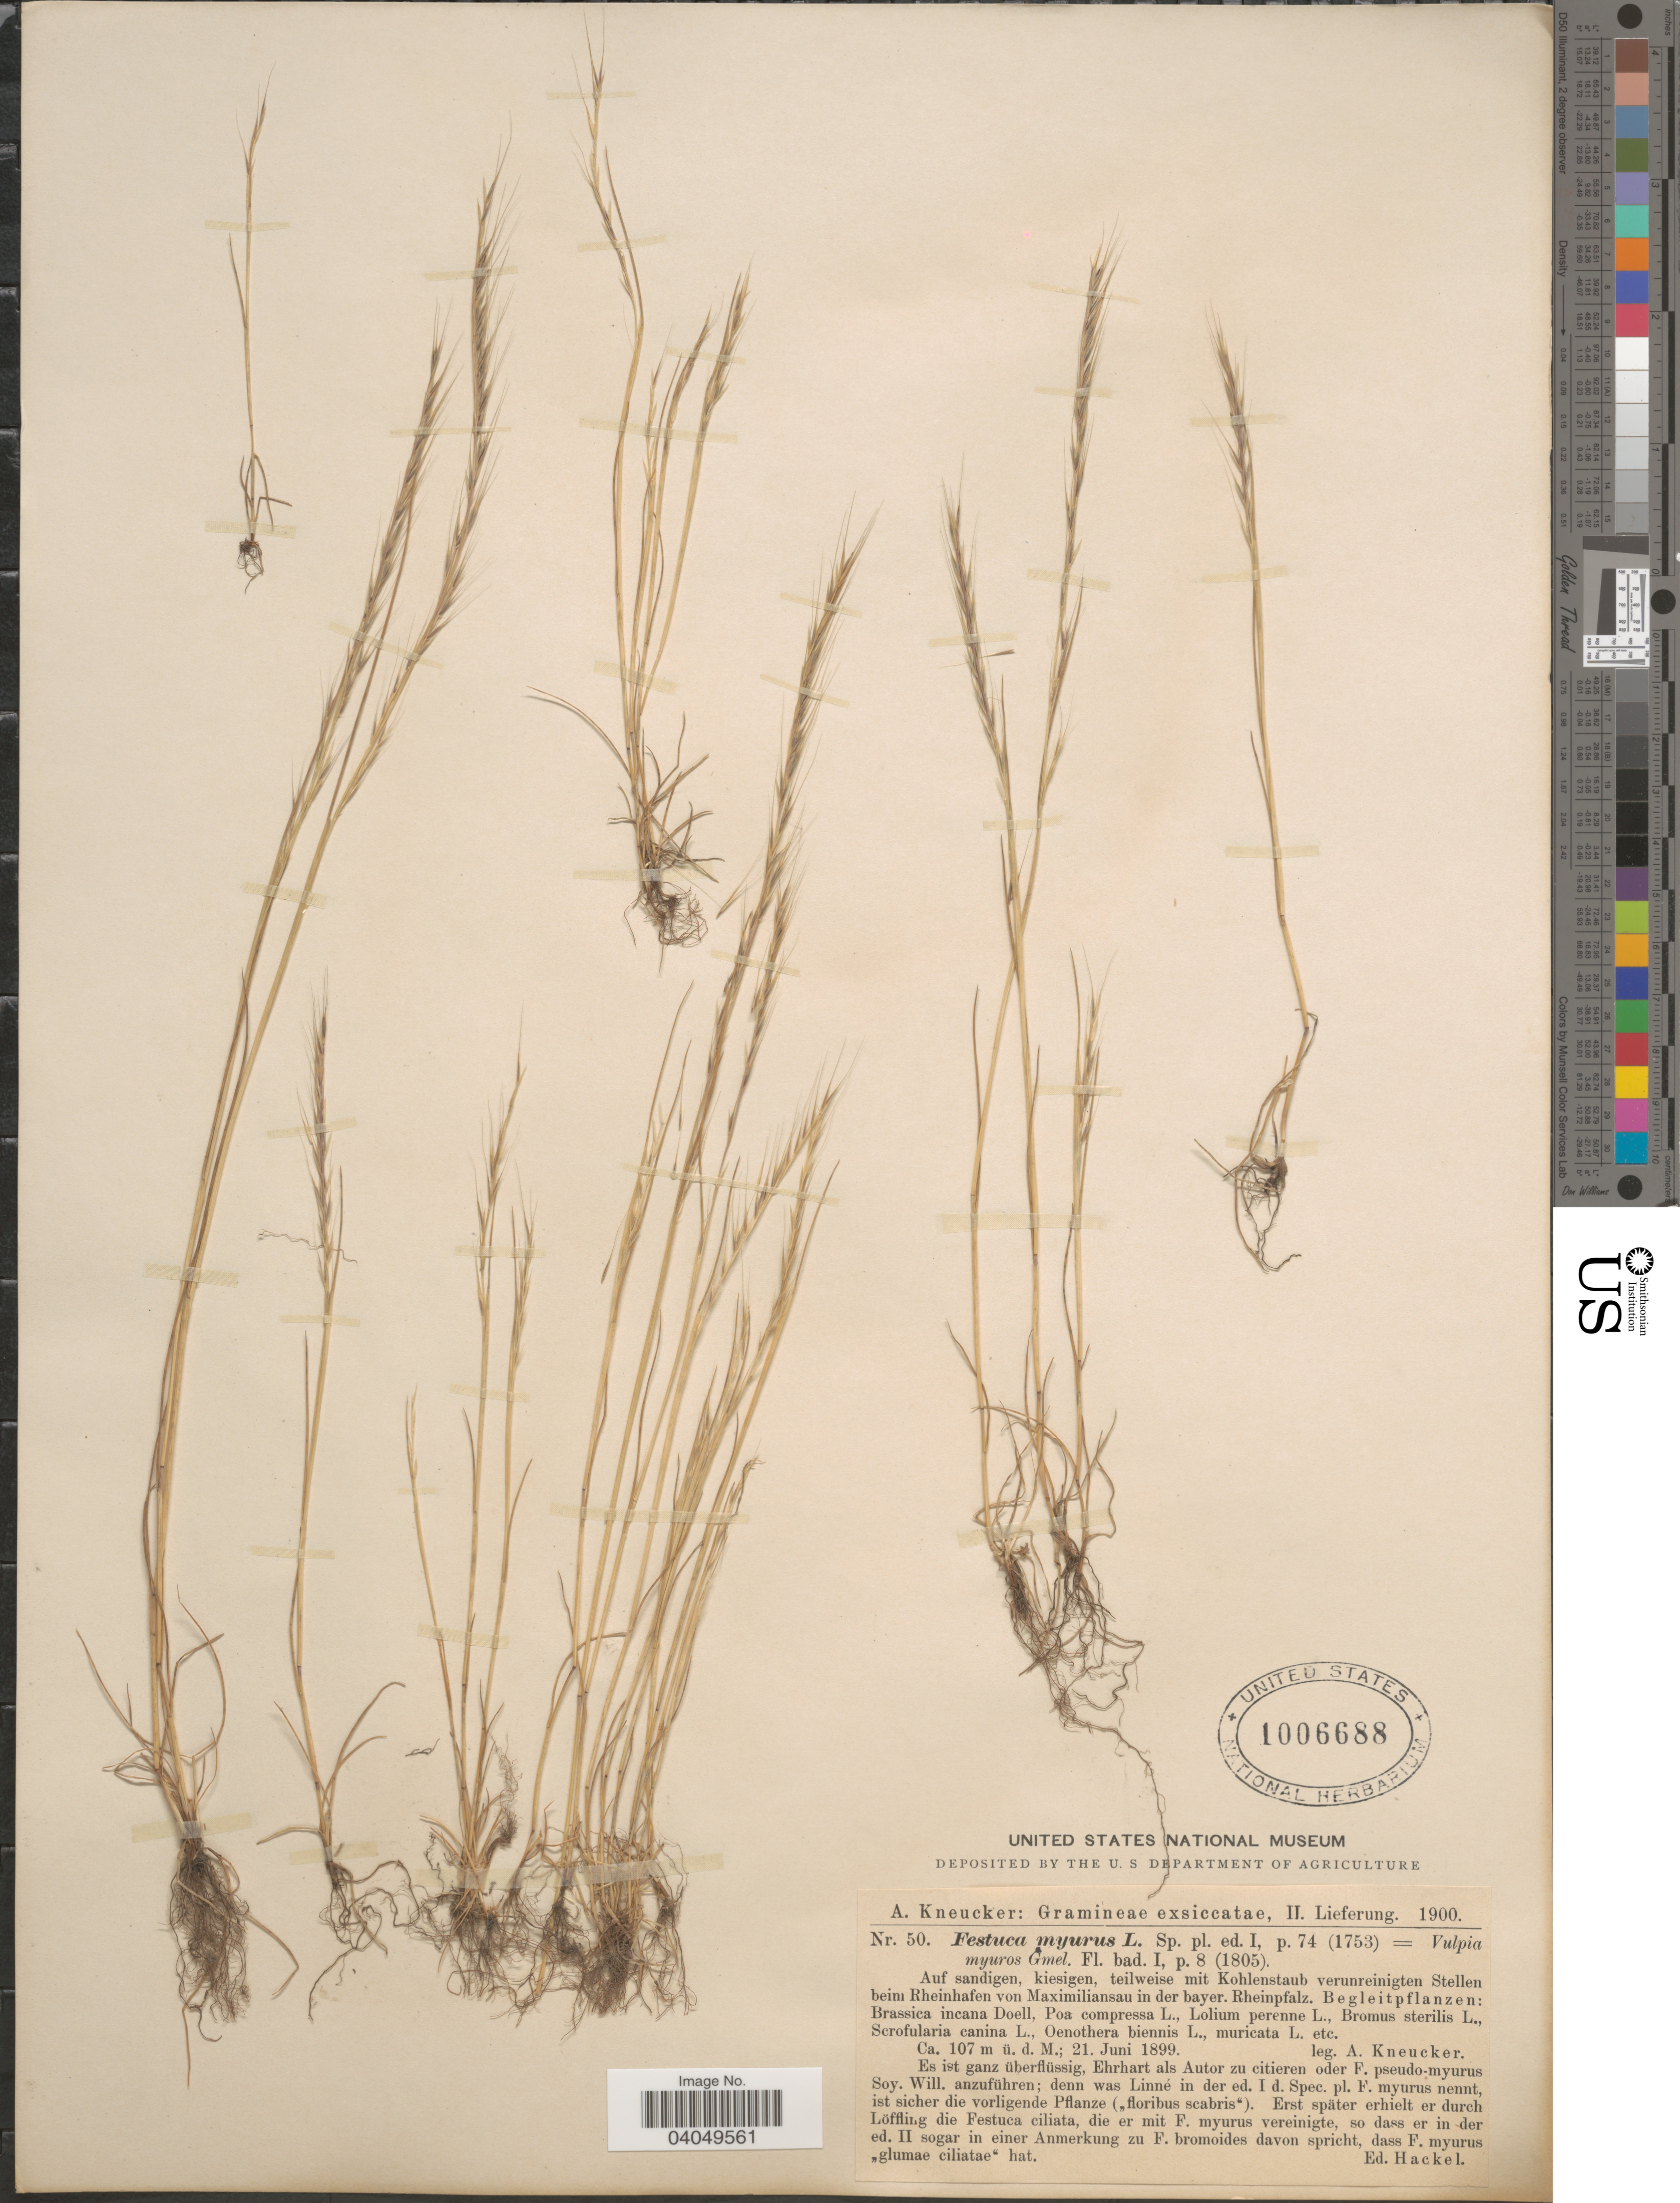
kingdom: Plantae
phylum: Tracheophyta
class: Liliopsida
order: Poales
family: Poaceae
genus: Festuca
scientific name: Festuca myuros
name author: L.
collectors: A. Kneucker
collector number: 50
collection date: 1899-06-21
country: Germany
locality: Auf sandigen, kiesigen, teilweise mit Kohlenstaub verunreinigten Stellen beim Rheinhafen von Maximiliansau in der bayer. Rheinpfalz.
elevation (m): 107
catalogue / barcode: US 1006688